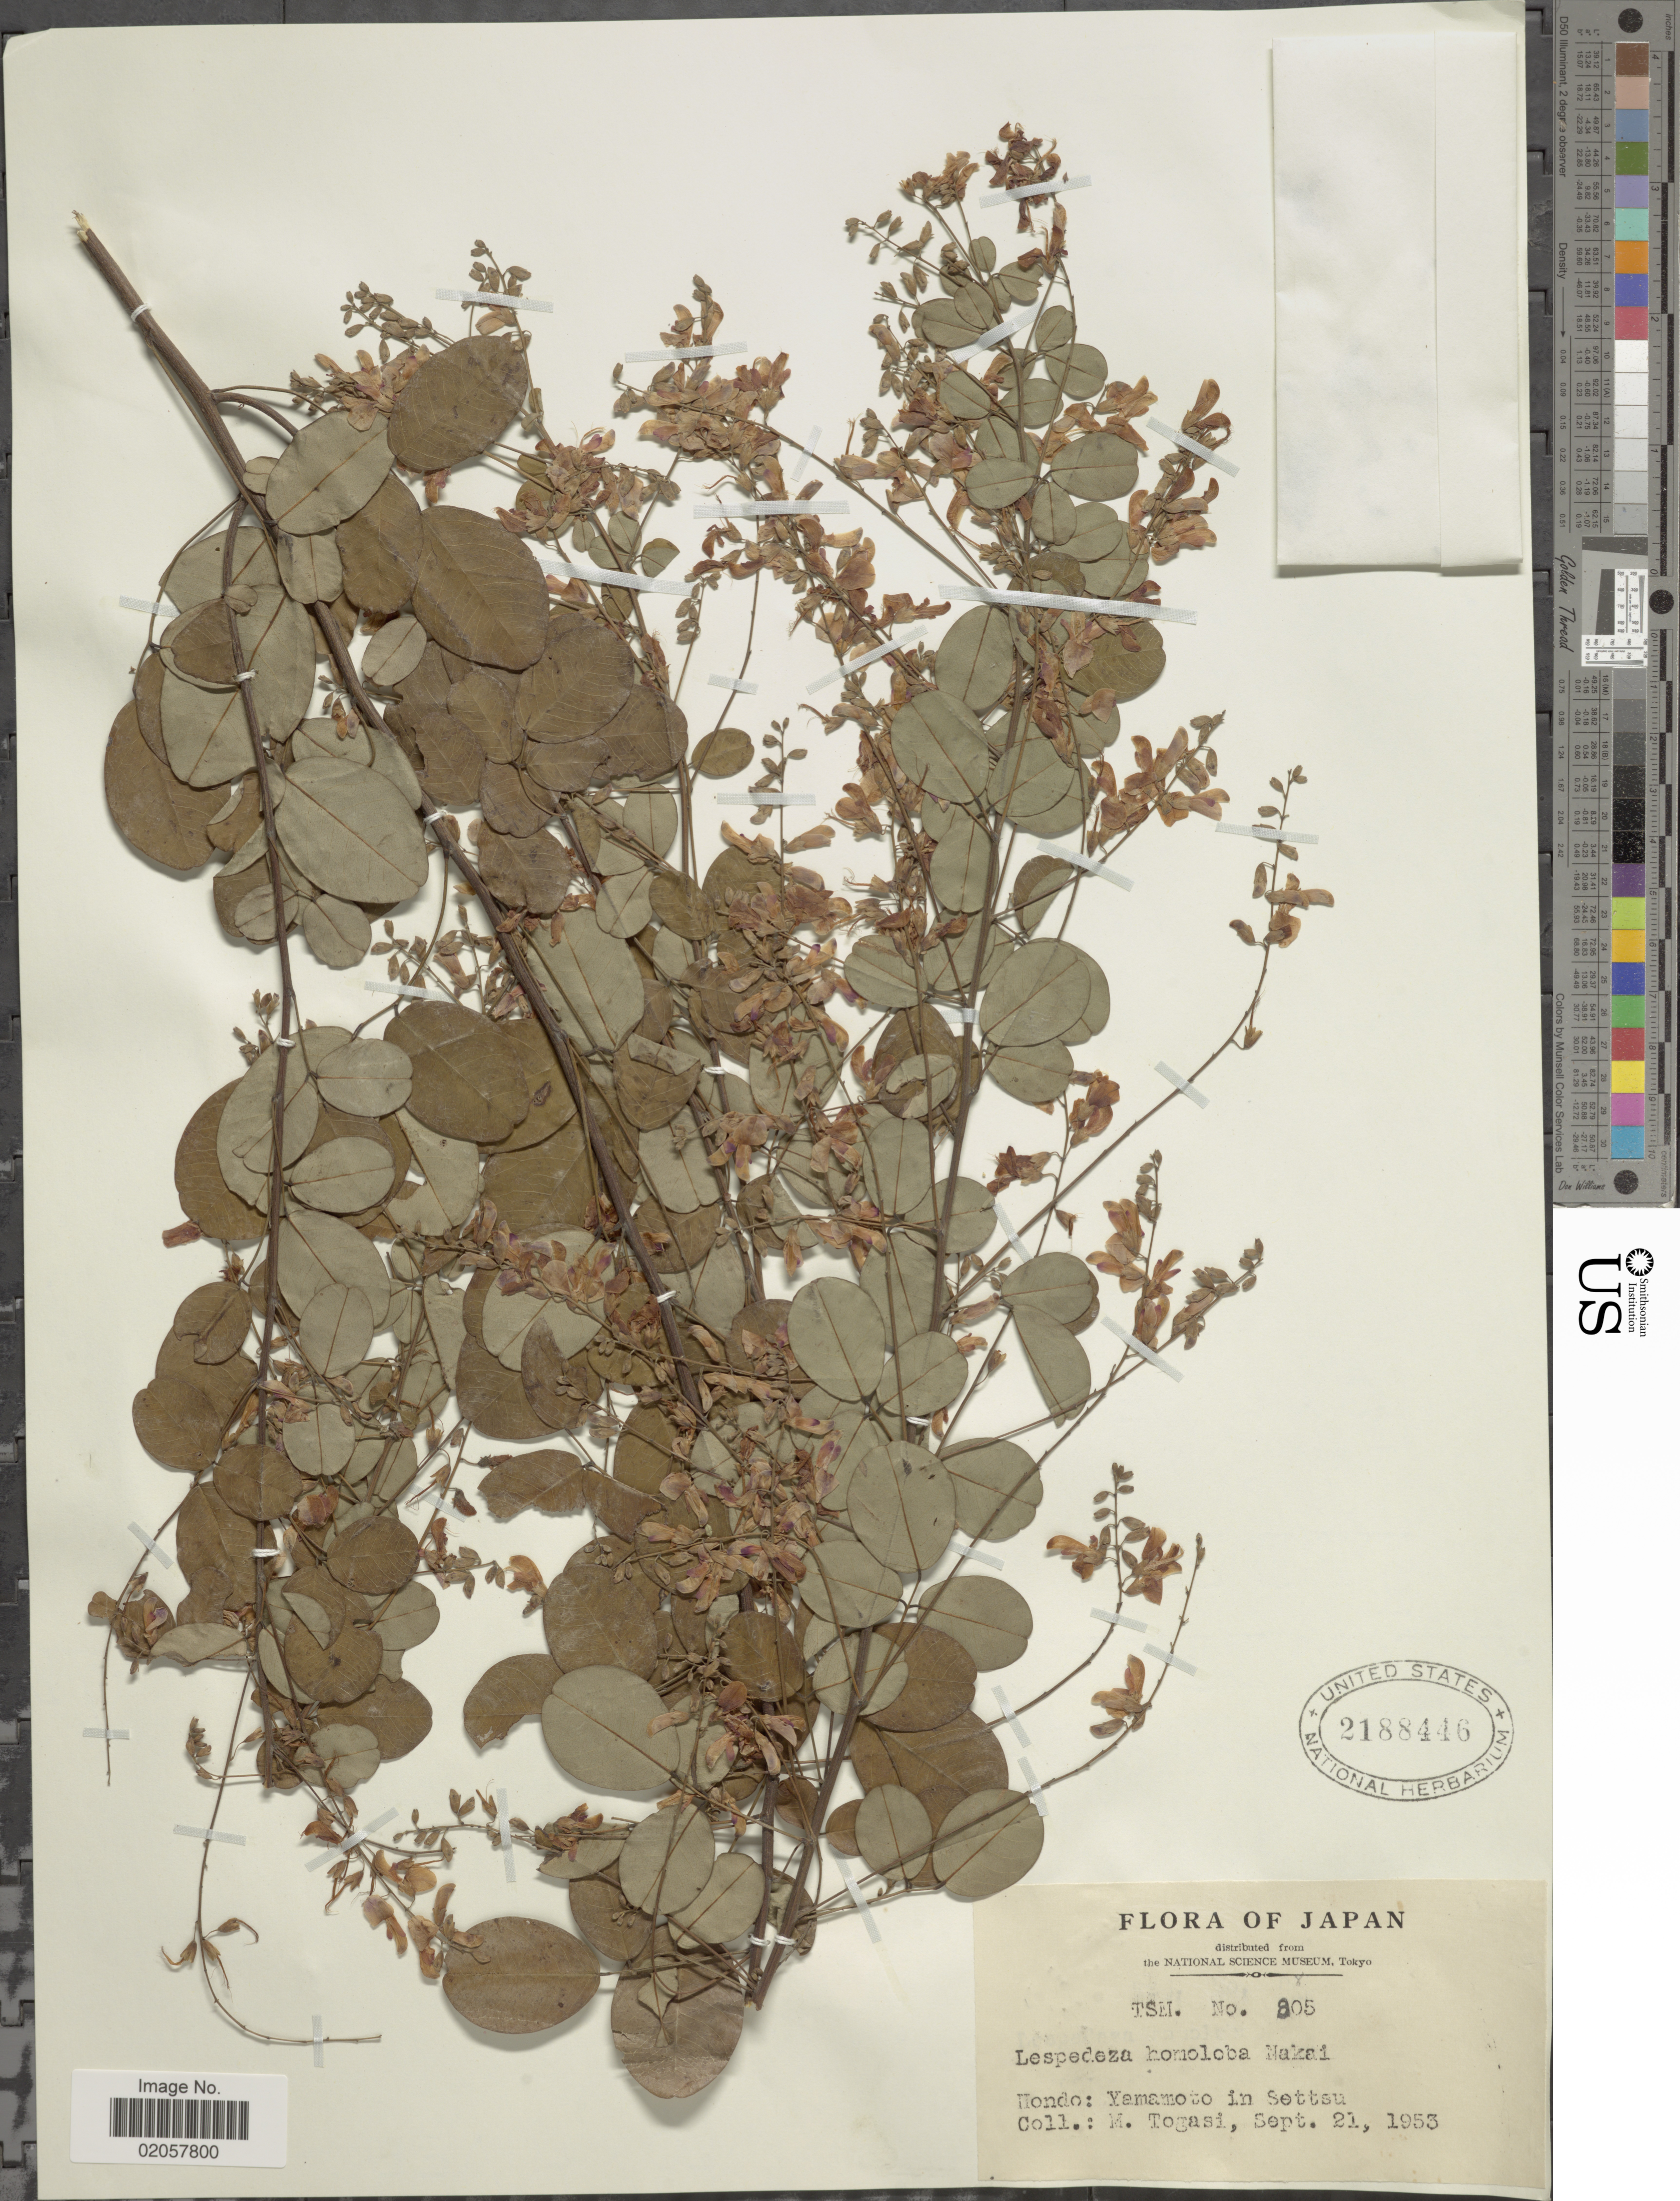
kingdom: Plantae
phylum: Tracheophyta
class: Magnoliopsida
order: Fabales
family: Fabaceae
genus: Lespedeza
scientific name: Lespedeza homoloba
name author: Nakai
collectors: M. Togasi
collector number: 805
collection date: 1953-09-21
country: Japan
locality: Hondo:Yamamoto in Settsu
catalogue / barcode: US 2188446